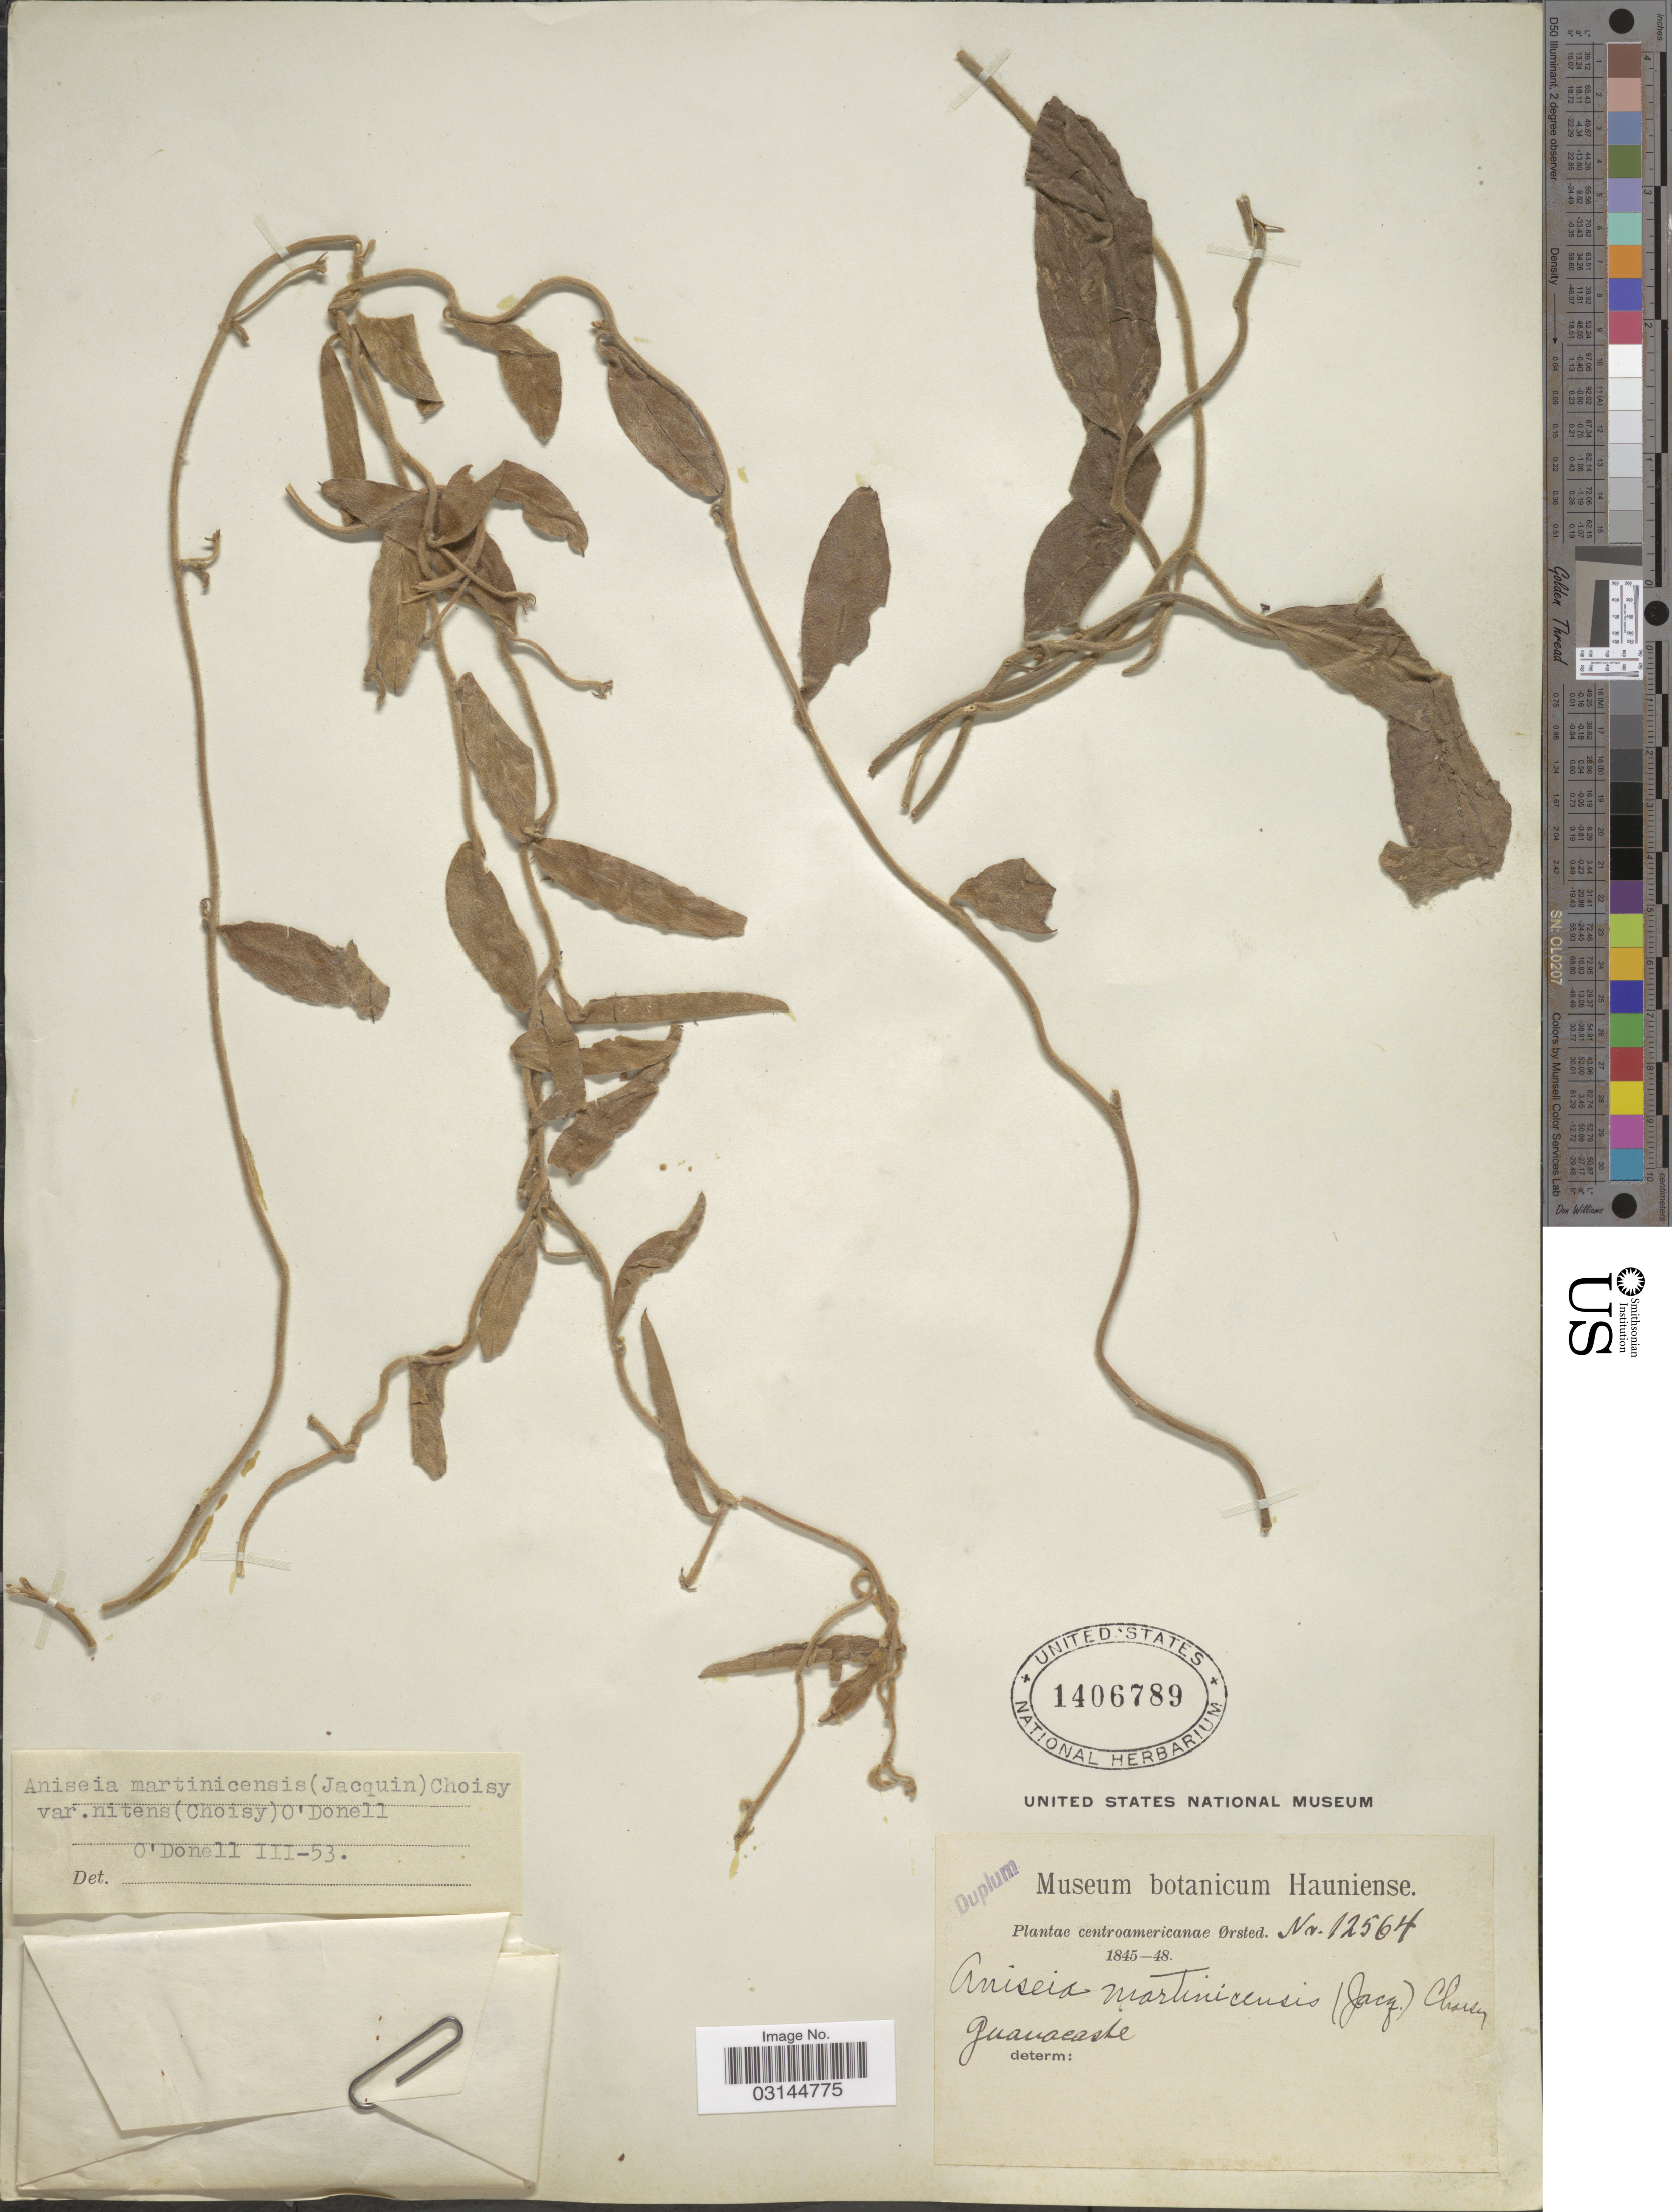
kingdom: Plantae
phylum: Tracheophyta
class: Magnoliopsida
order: Solanales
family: Convolvulaceae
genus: Aniseia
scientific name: Aniseia martinicensis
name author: (Jacq.) Choisy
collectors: Ørsted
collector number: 12564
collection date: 1845/1848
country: Costa Rica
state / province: Guanacaste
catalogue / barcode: US 1406789